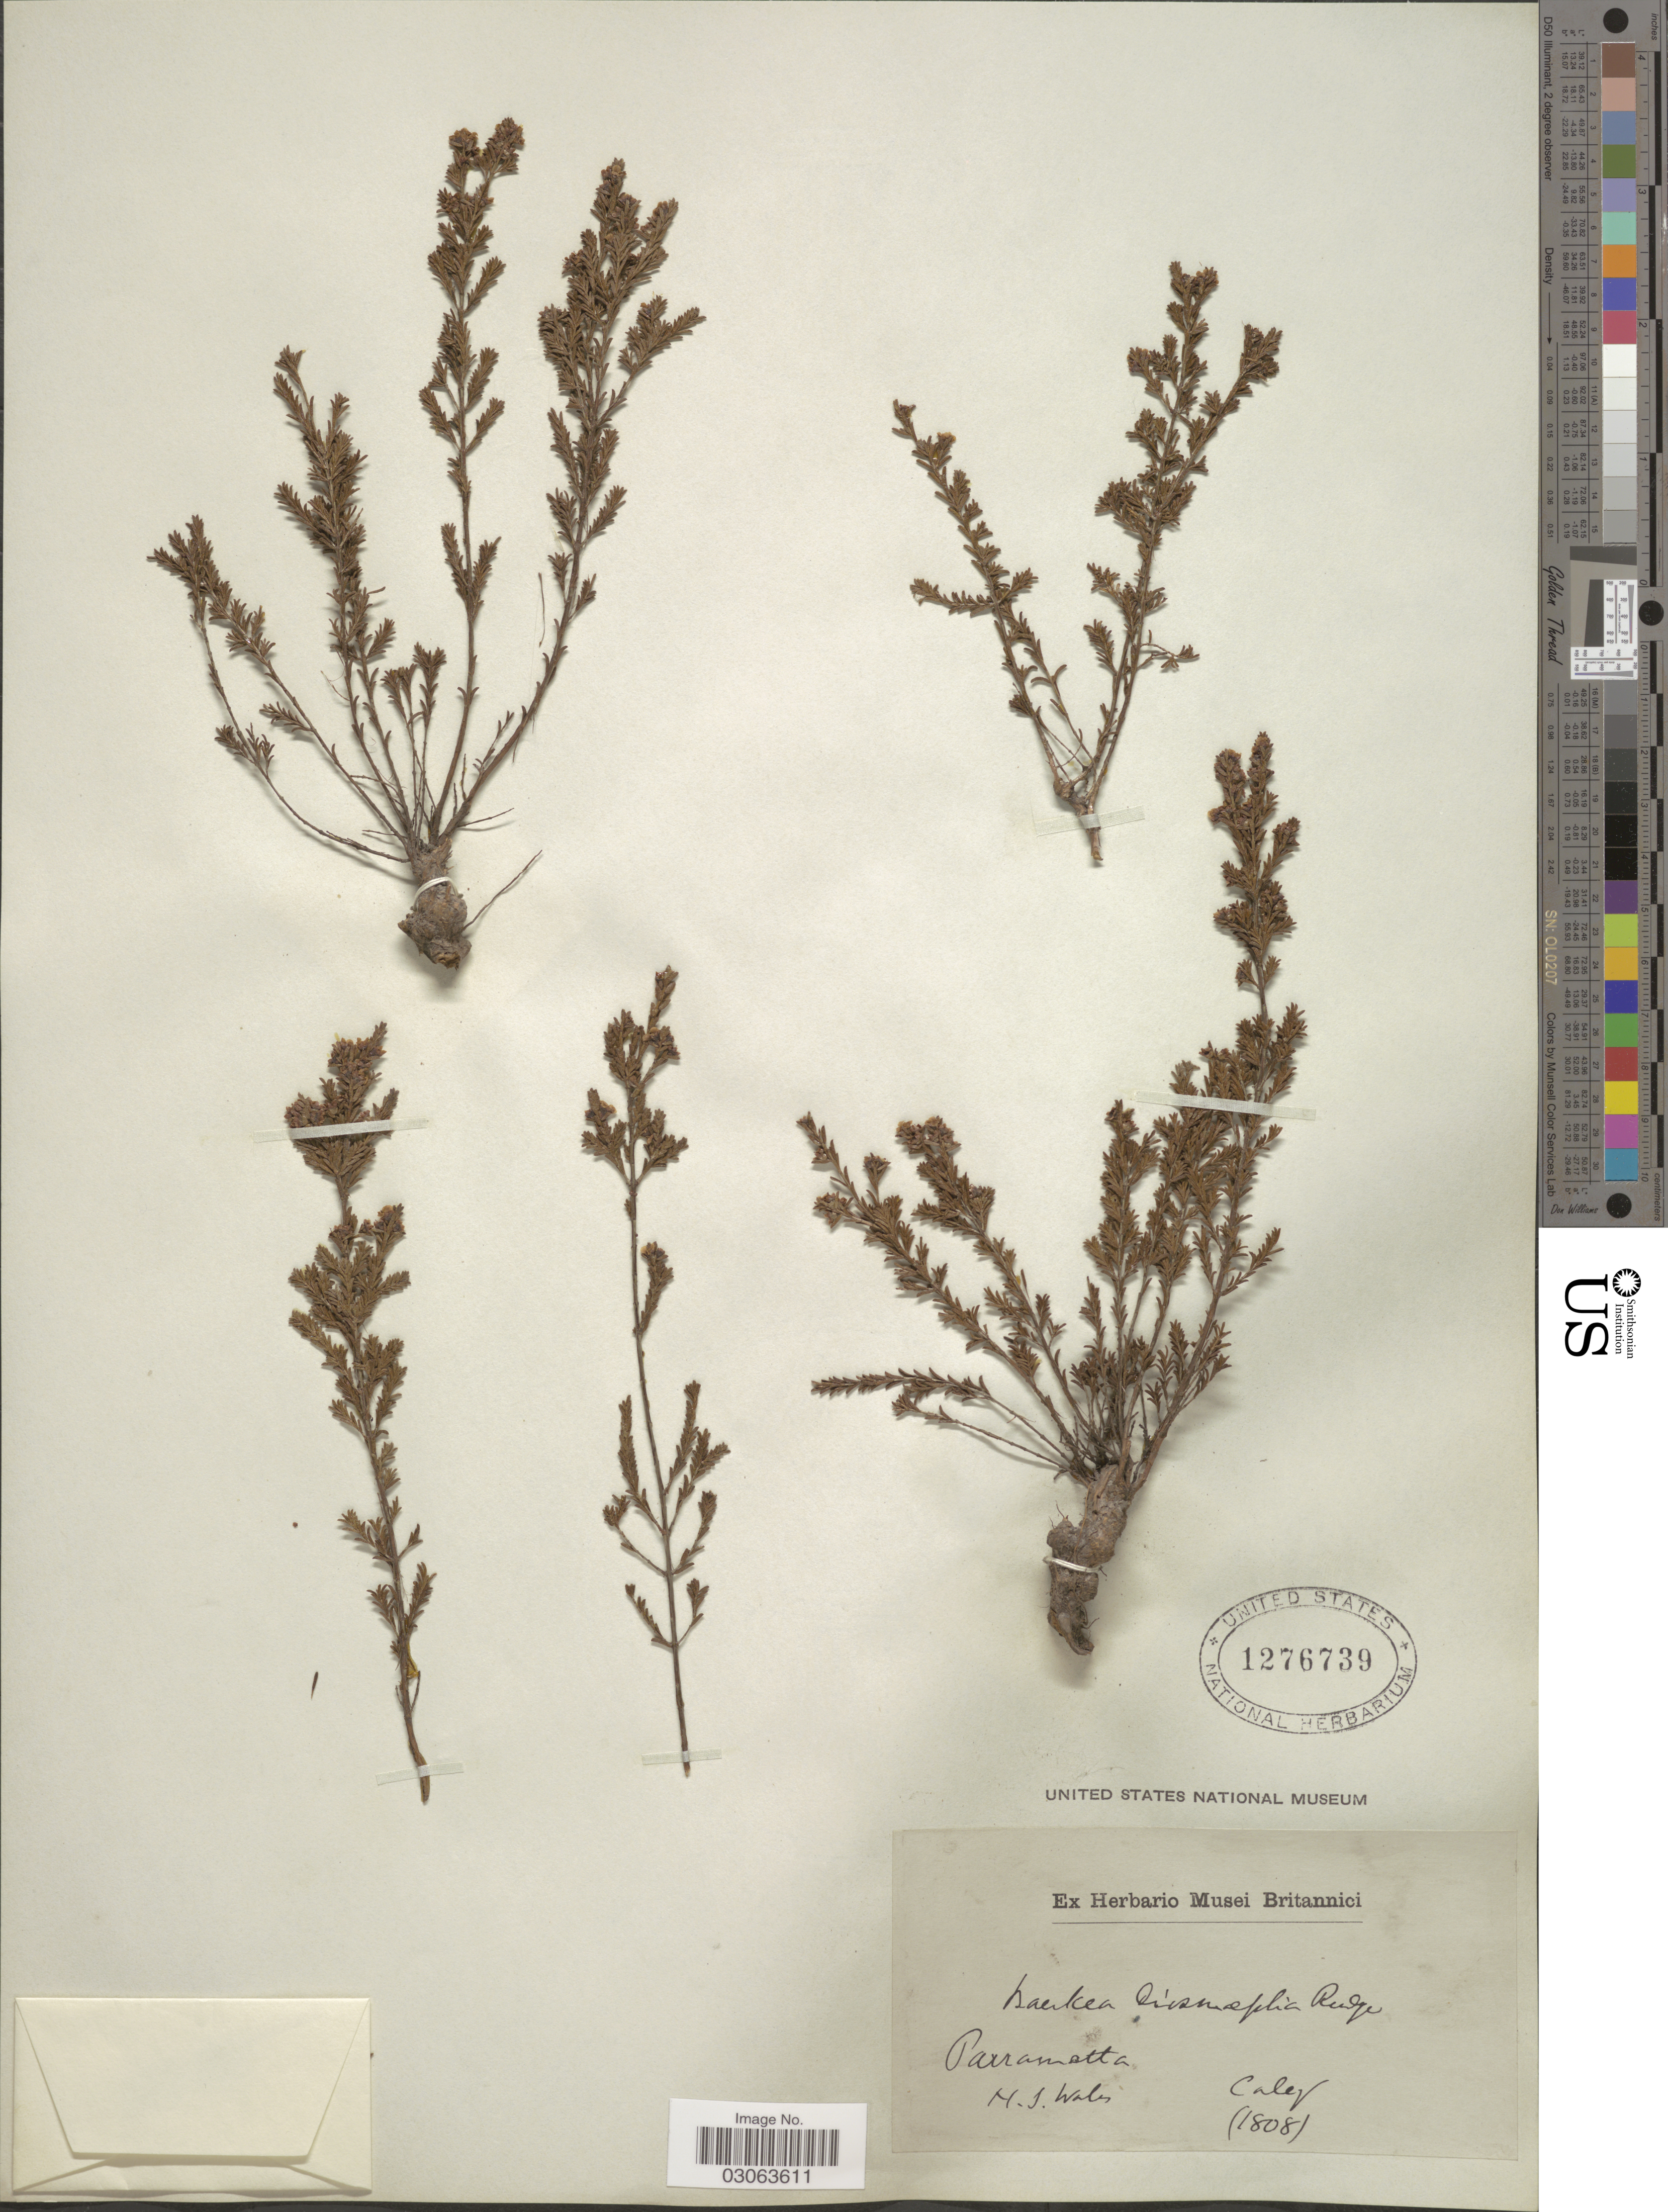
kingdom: Plantae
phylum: Tracheophyta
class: Magnoliopsida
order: Myrtales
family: Myrtaceae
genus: Baeckea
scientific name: Baeckea diosmifolia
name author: Rudge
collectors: -. Caley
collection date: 1808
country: Australia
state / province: New South Wales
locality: Parramatta.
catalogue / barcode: US 1276739